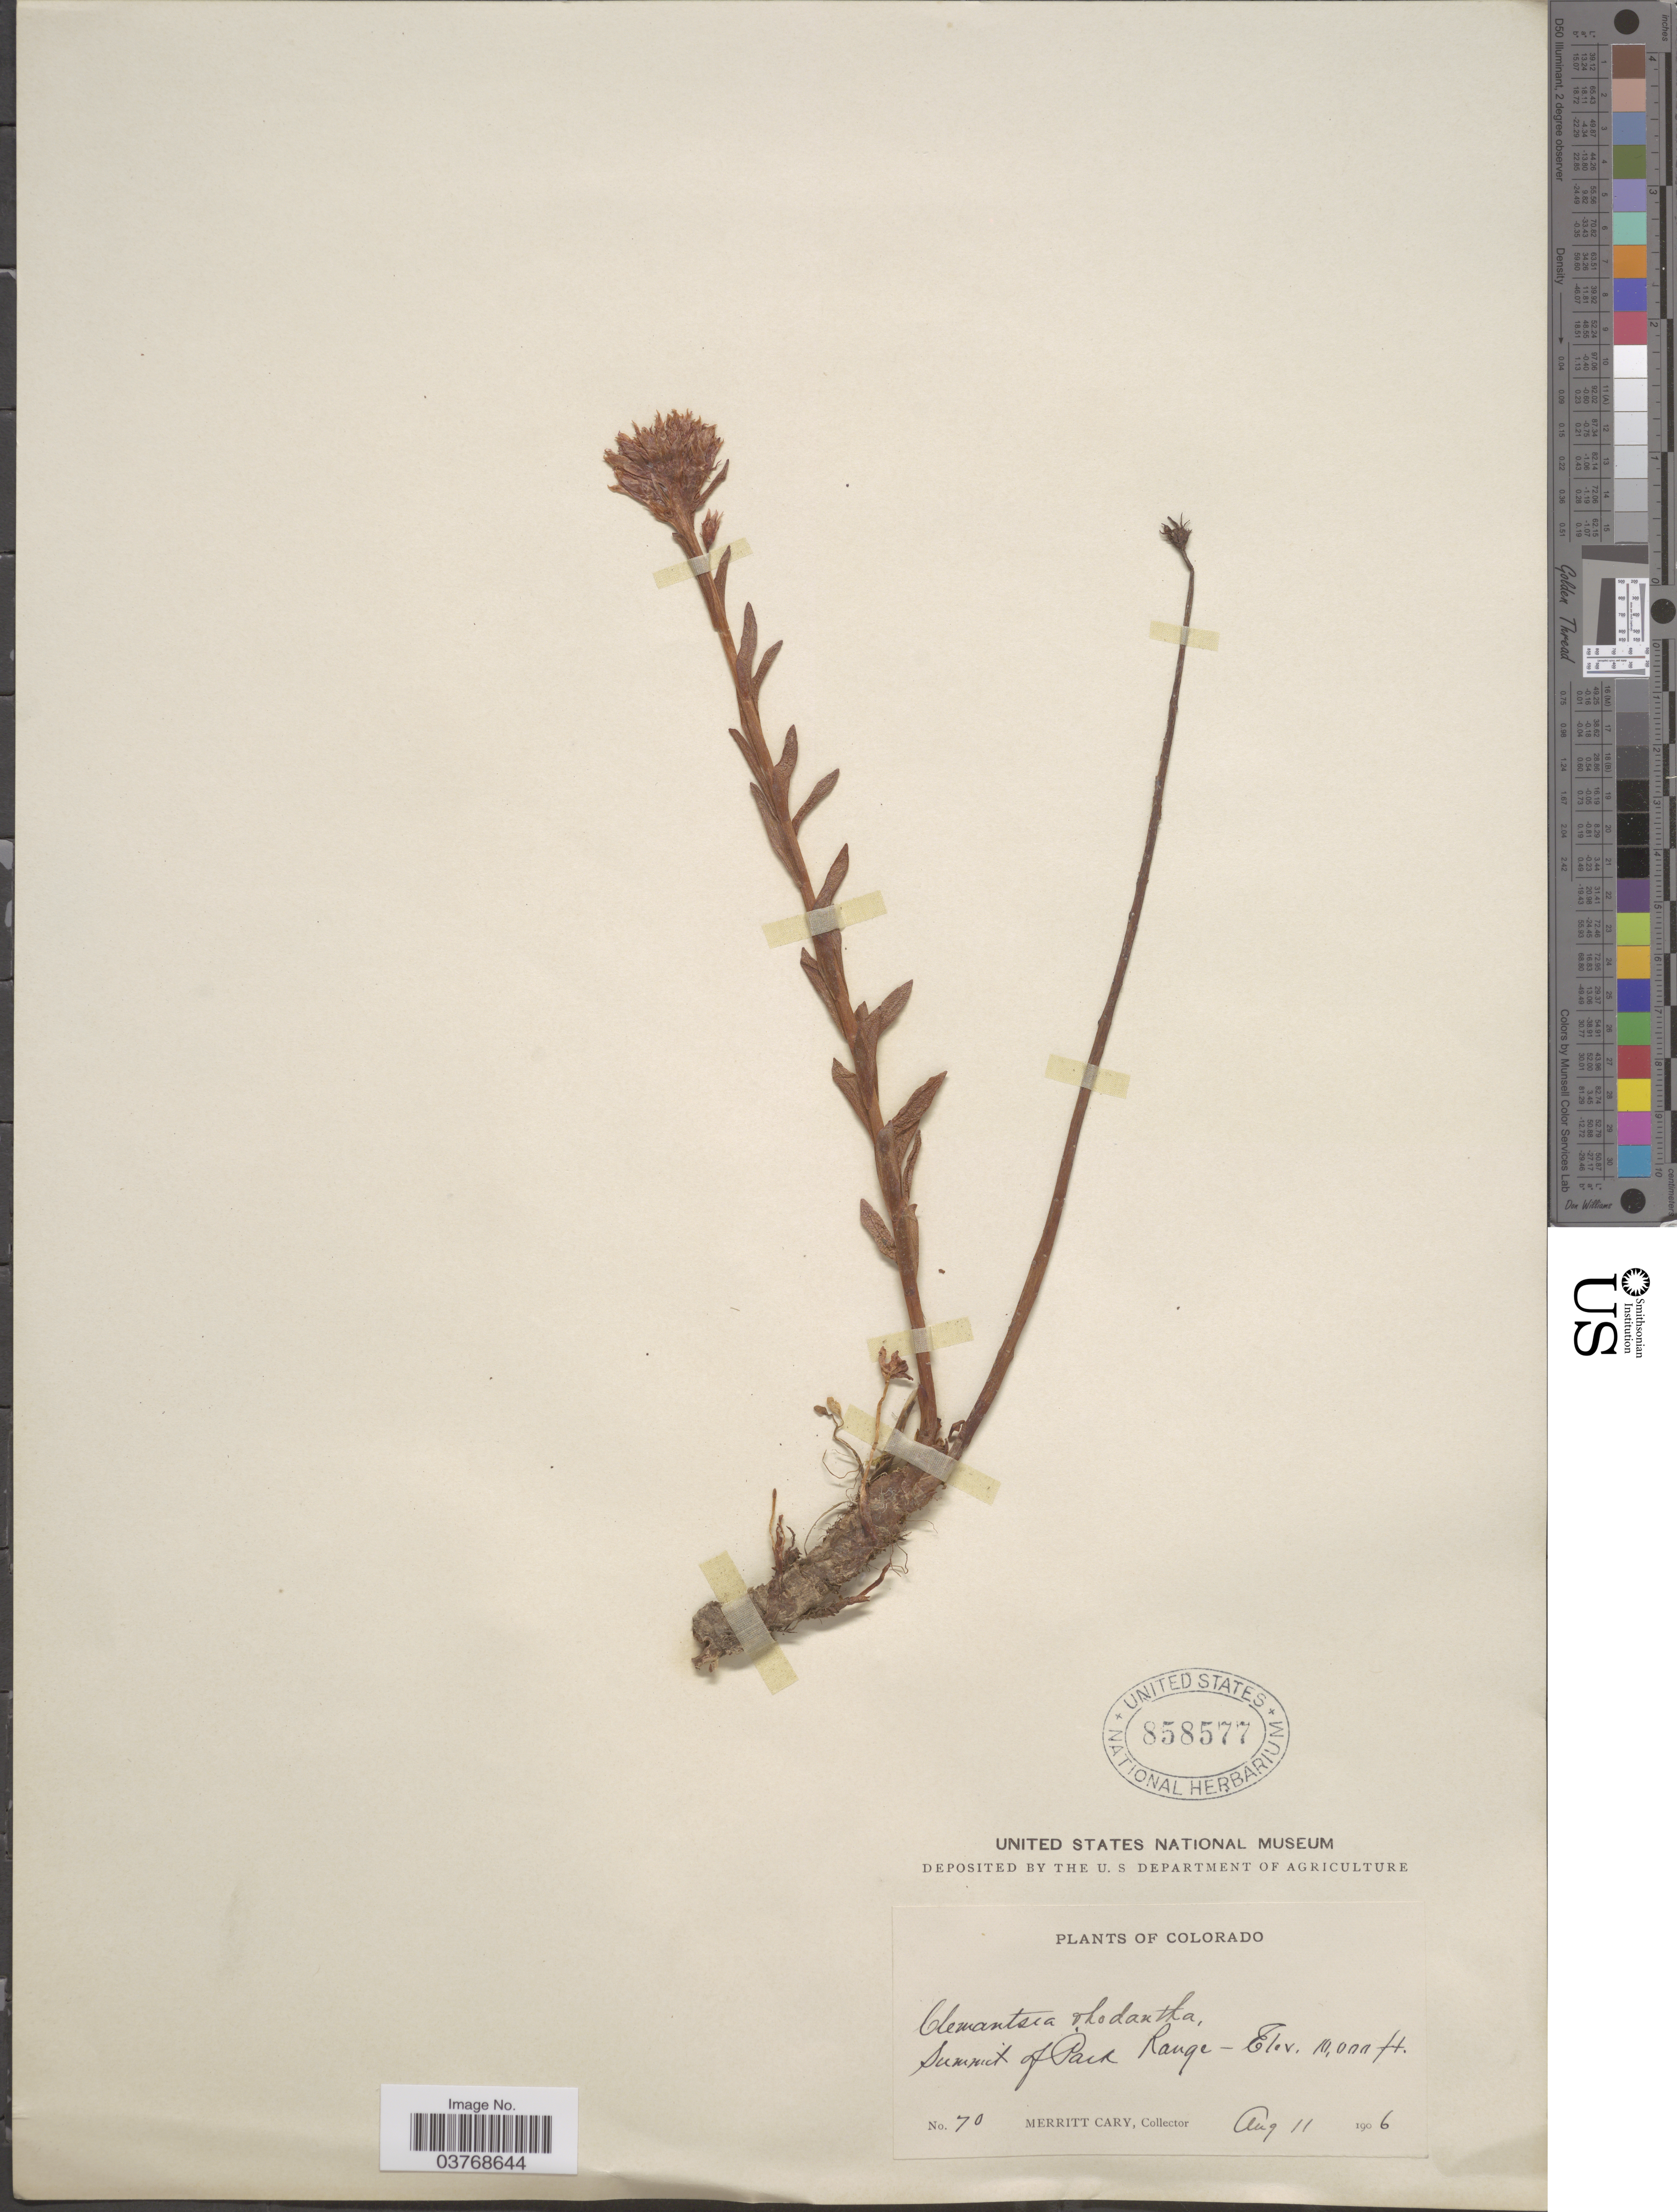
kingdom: Plantae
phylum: Tracheophyta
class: Magnoliopsida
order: Saxifragales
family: Crassulaceae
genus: Rhodiola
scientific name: Rhodiola rhodantha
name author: (A. Gray) H. Jacobsen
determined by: Strong, Mark T., (BOT), Smithsonian Institution - National Museum of Natural History (UNITED STATES)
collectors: M. Cary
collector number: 70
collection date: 1906-08-11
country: United States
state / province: Colorado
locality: Summit of Park Range.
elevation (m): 3048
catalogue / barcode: US 858577